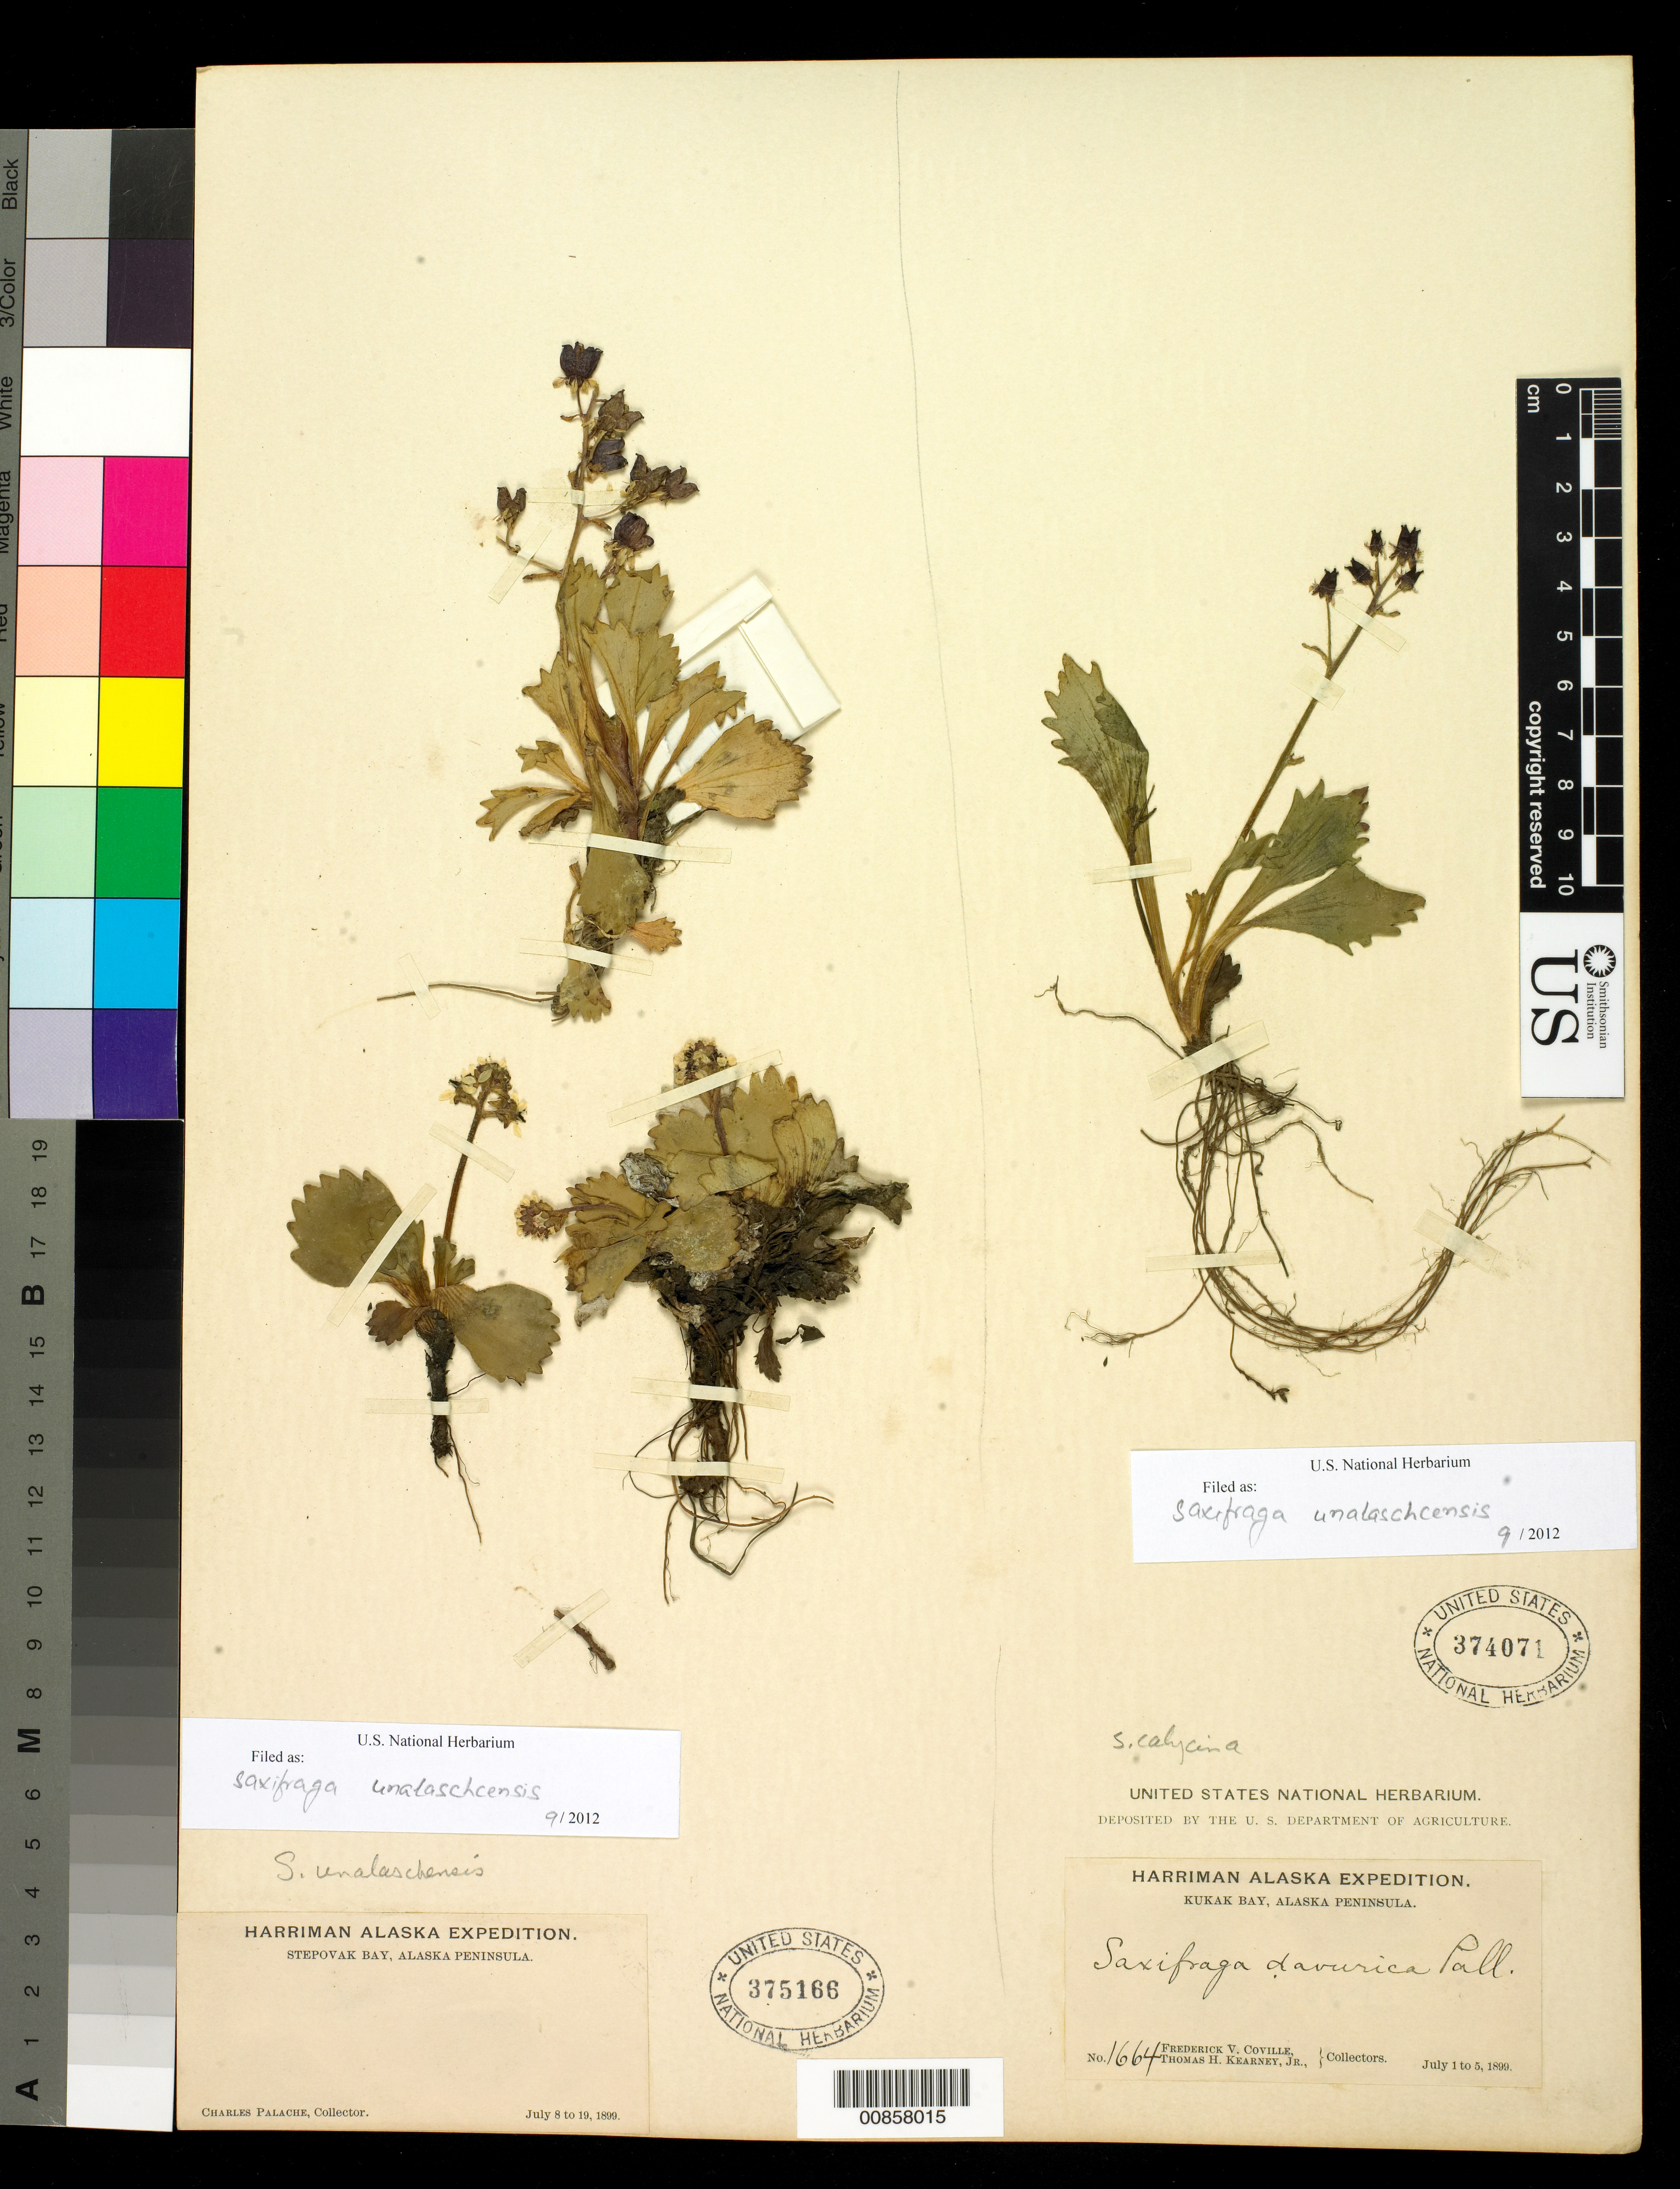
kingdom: Plantae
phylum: Tracheophyta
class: Magnoliopsida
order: Saxifragales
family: Saxifragaceae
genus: Micranthes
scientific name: Micranthes unalaschcensis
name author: (Sternb.) Gornall & H. Ohba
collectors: C. Palache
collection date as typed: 08 Jul 1899 to 19 Jul 1899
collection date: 1899-07-08/1899-07-19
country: United States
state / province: Alaska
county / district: Aleutians East Borough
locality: Alaska Peninsula, Stepovak Bay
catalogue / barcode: US 375166-2